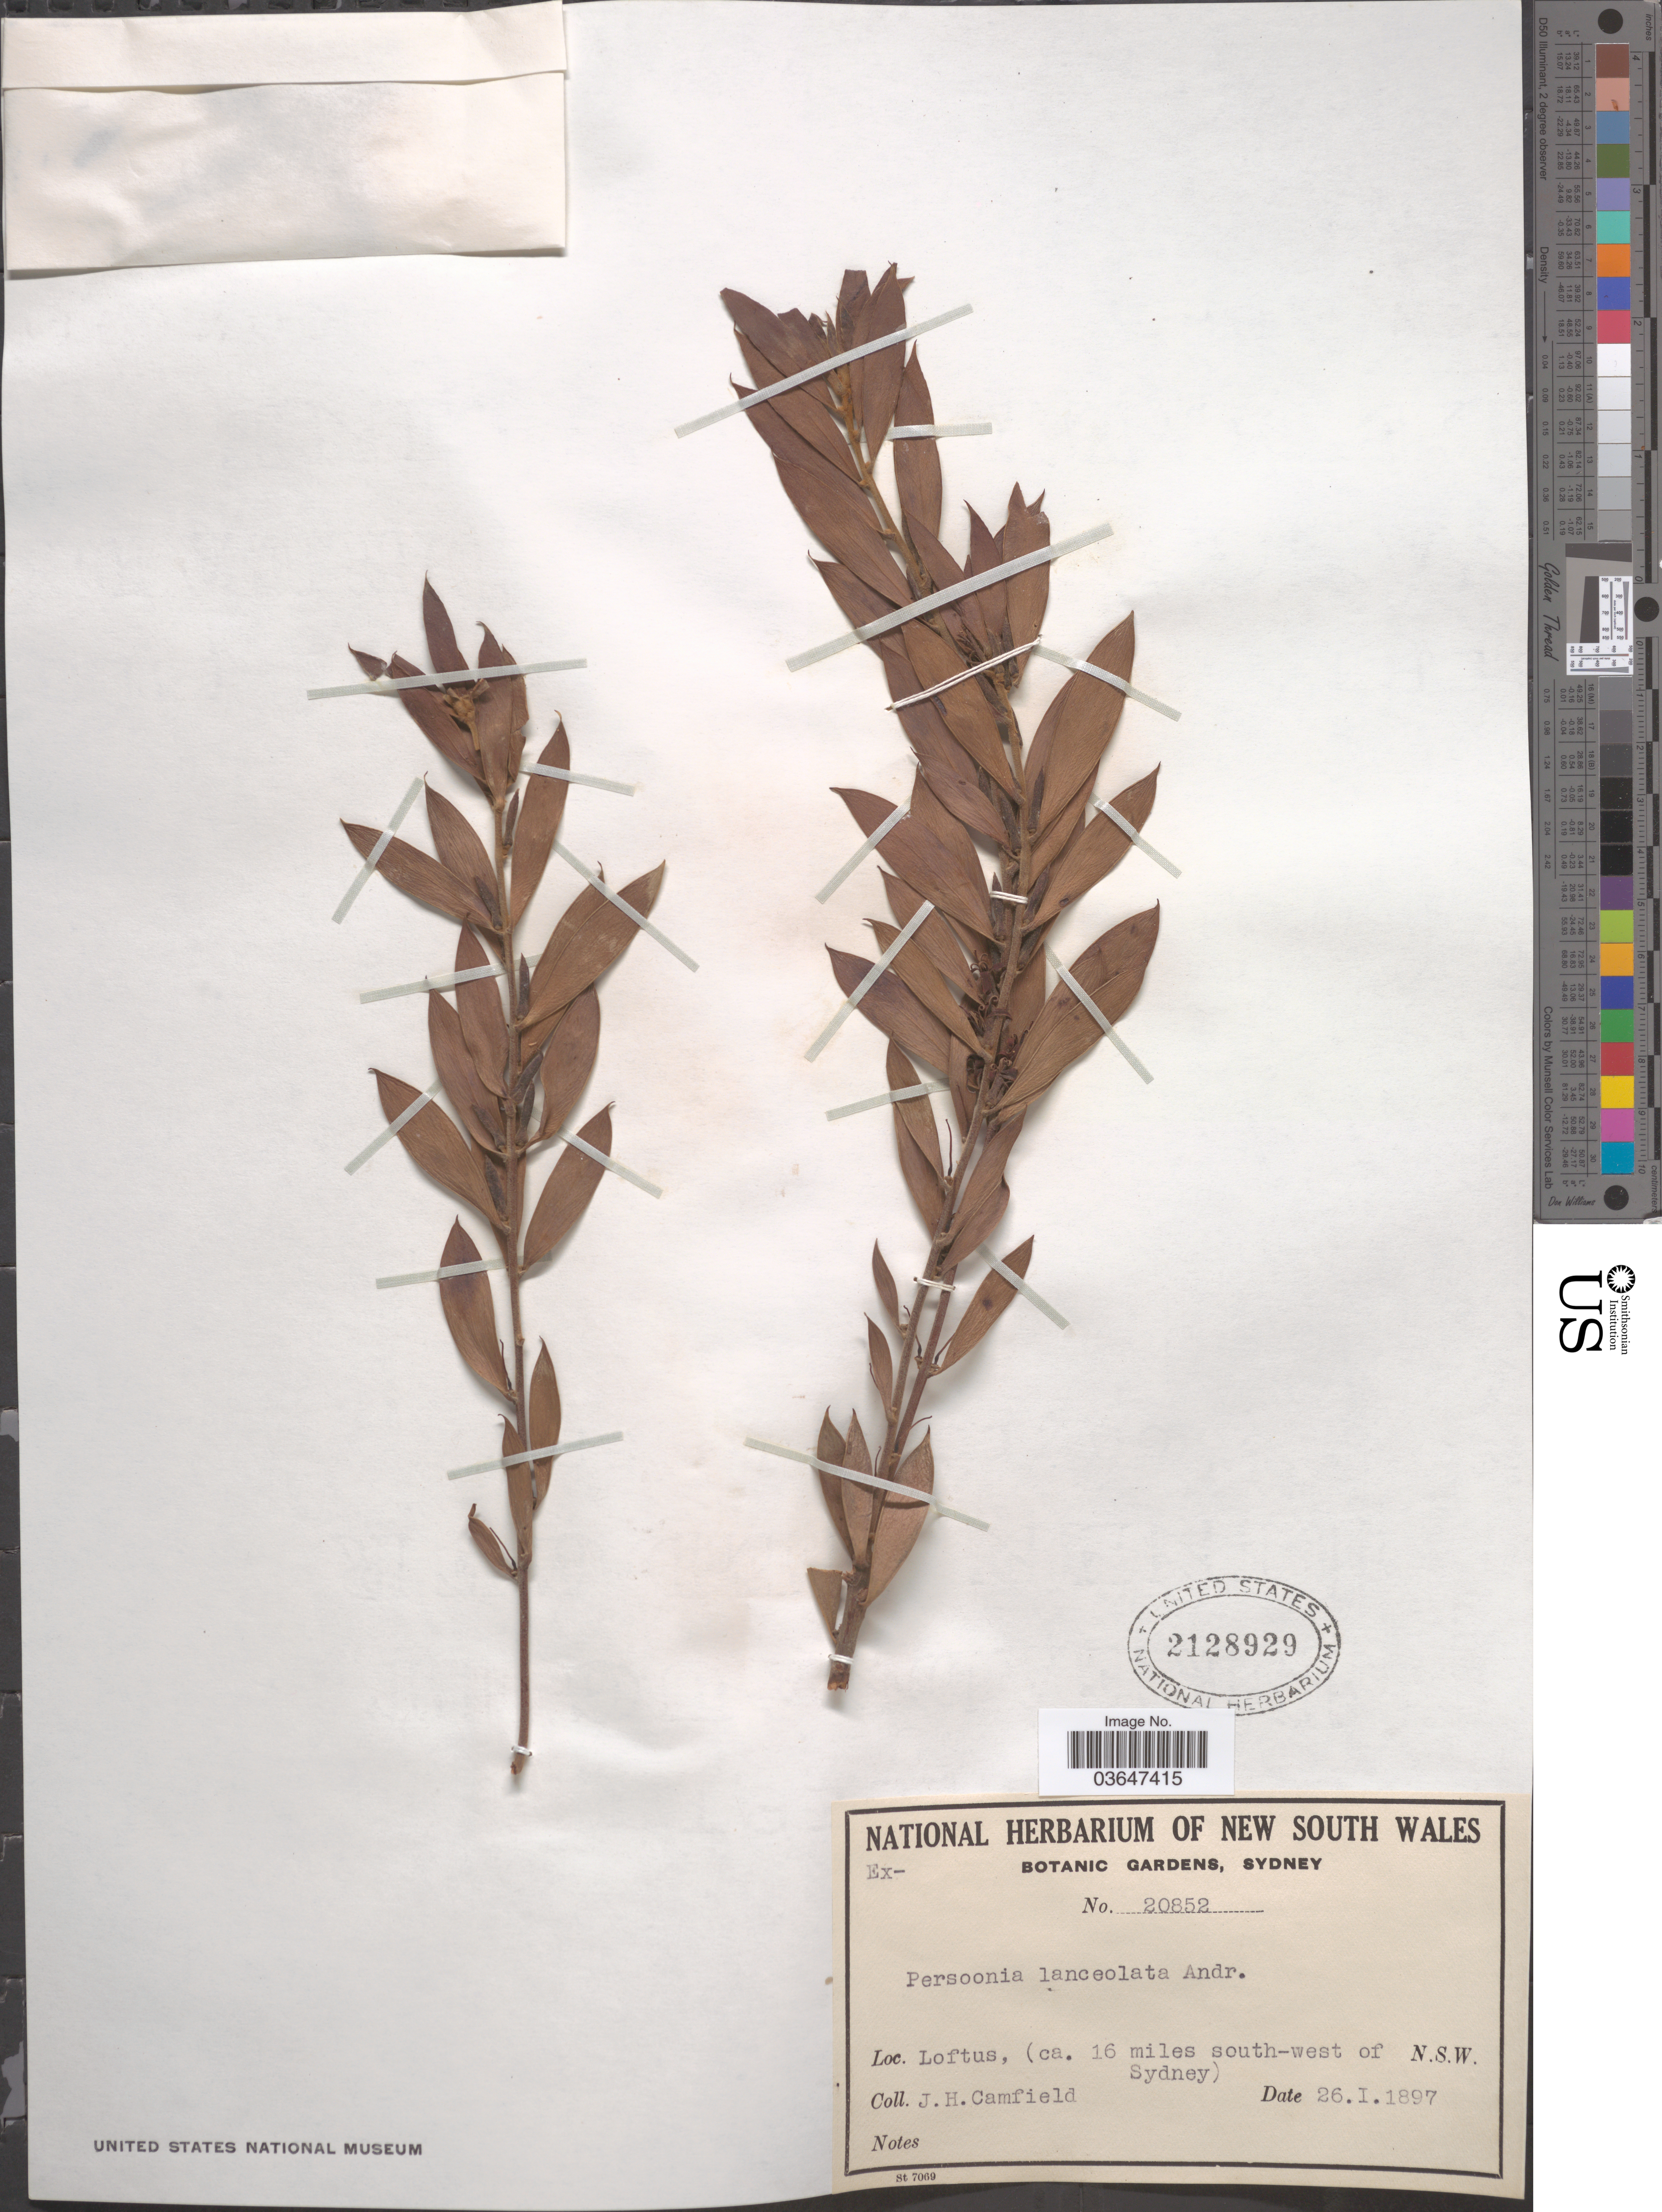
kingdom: Plantae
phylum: Tracheophyta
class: Magnoliopsida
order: Proteales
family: Proteaceae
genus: Persoonia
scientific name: Persoonia lanceolata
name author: Michx.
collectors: J. Camfield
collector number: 20852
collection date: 1897-01-26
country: Australia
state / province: New South Wales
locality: Loftus, (ca. 16 miles south-west of Sydney).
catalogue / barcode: US 2128929